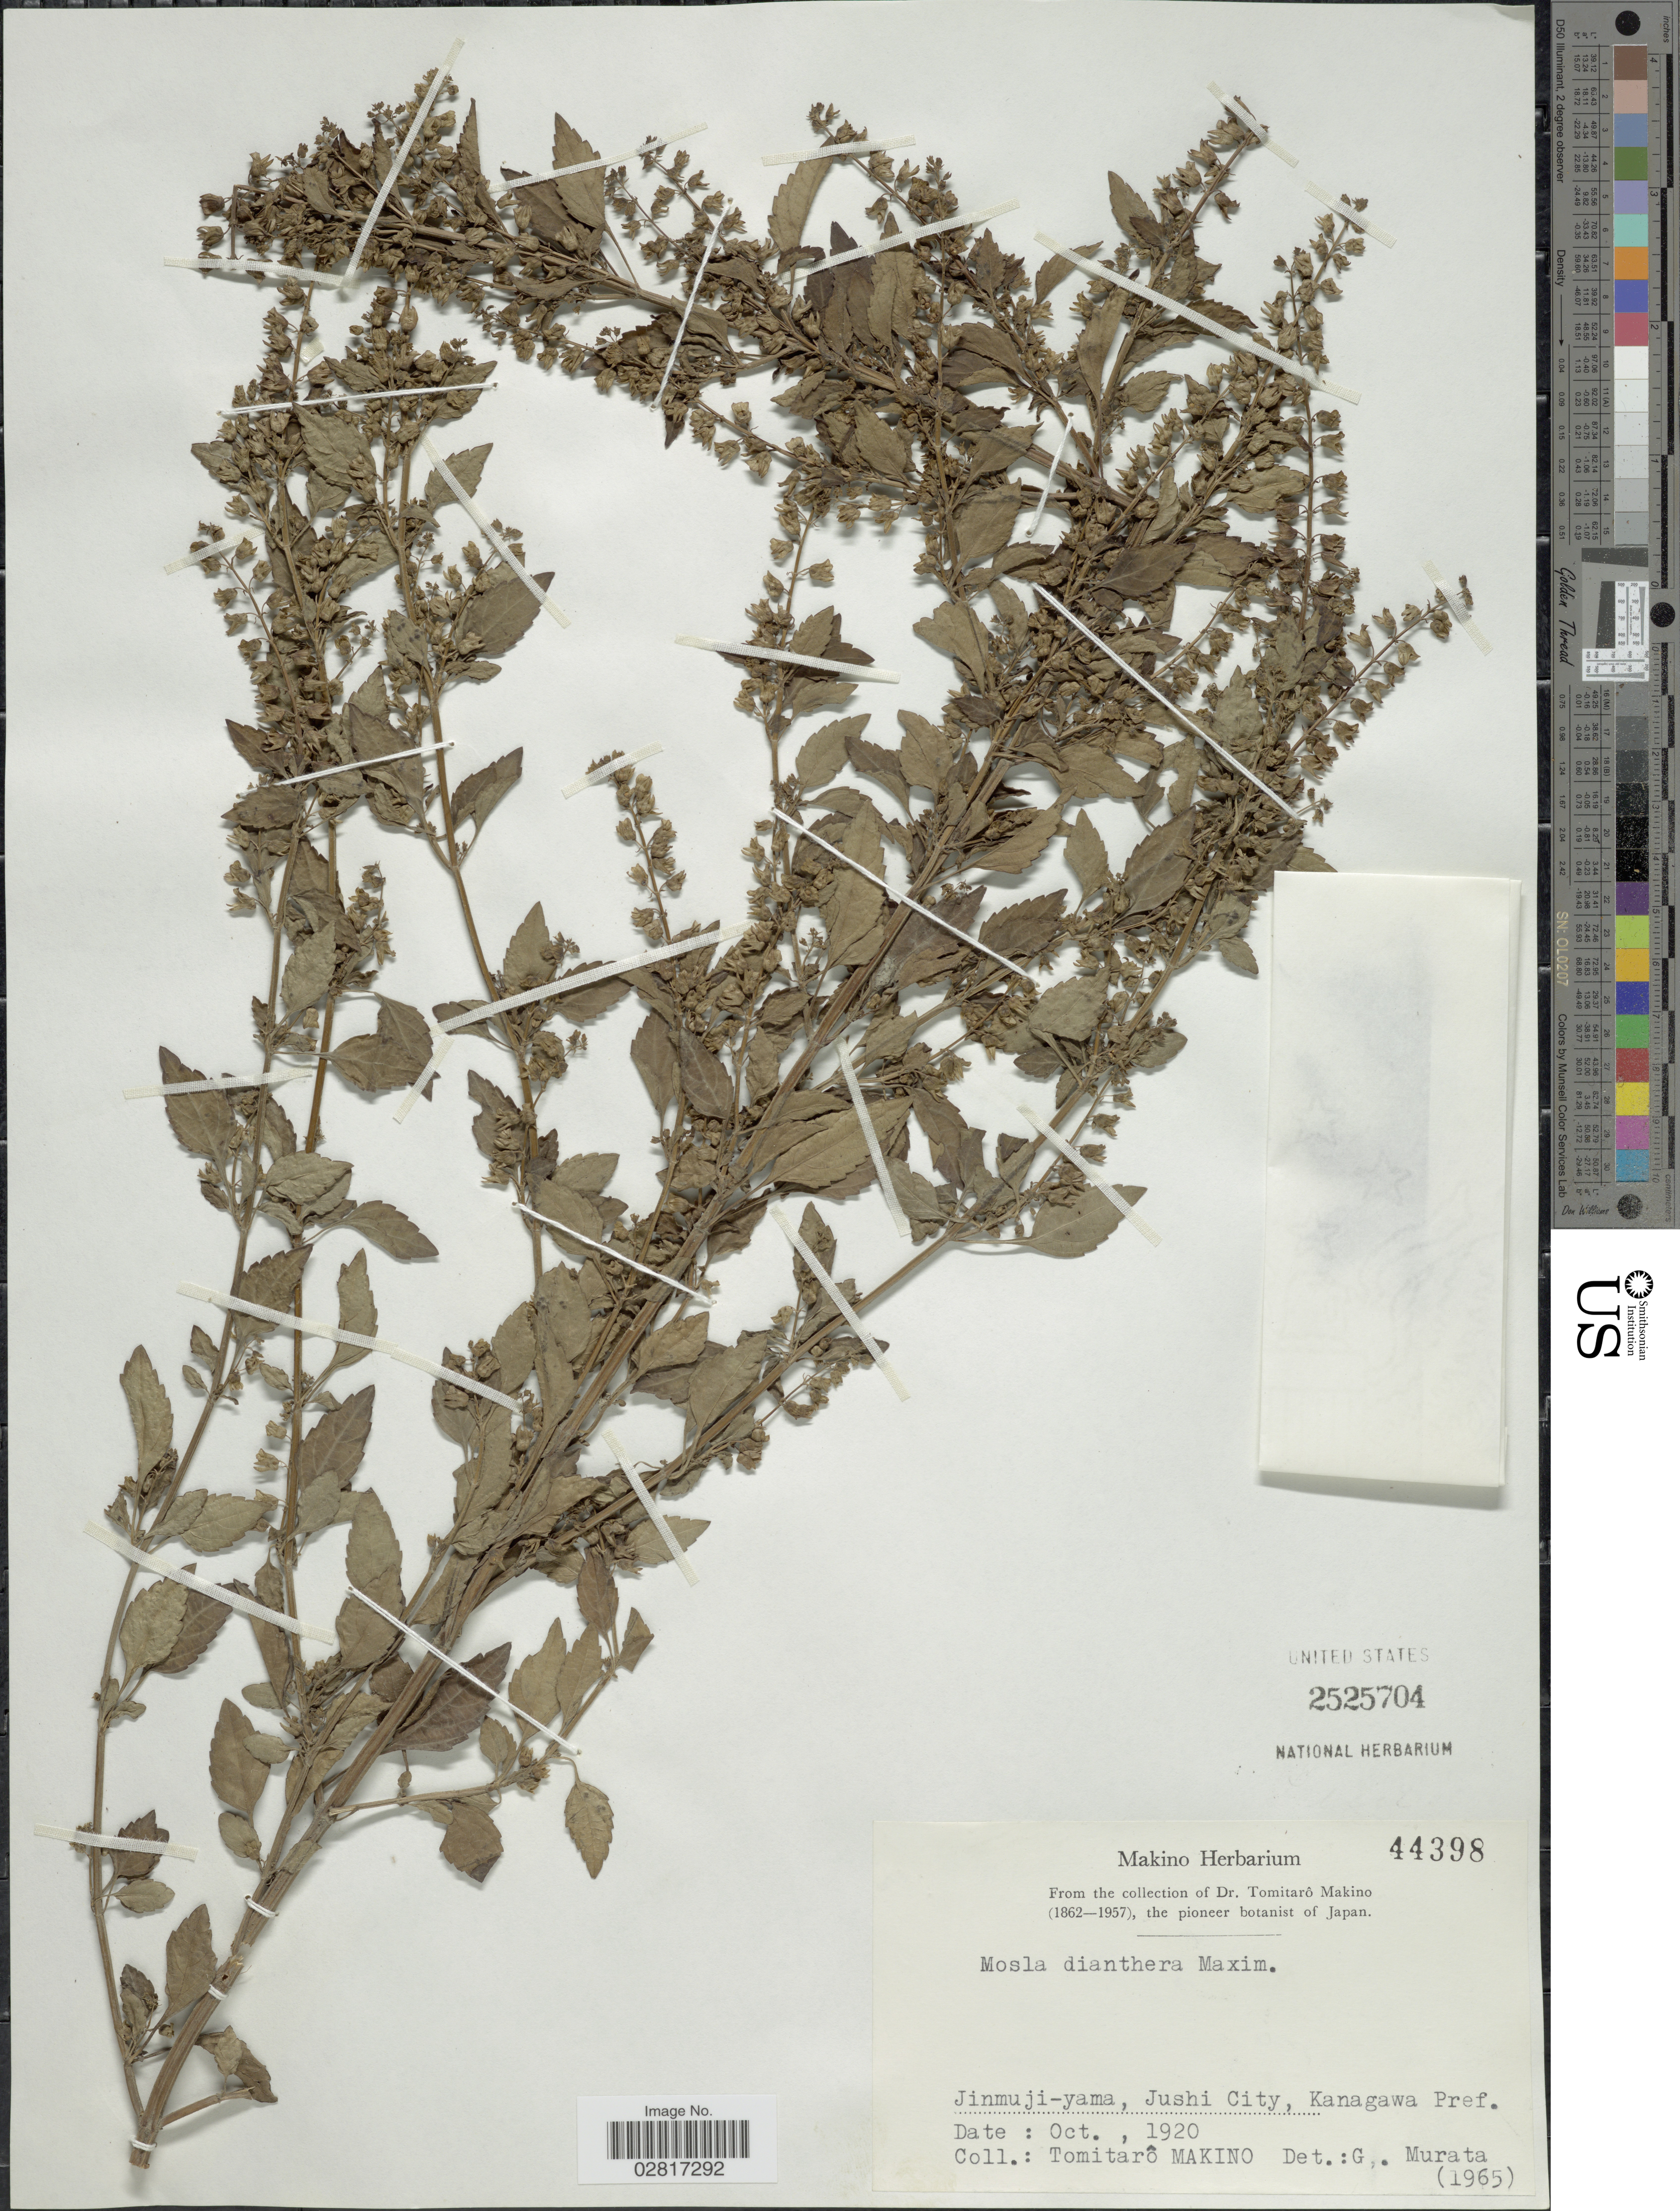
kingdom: Plantae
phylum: Tracheophyta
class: Magnoliopsida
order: Lamiales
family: Lamiaceae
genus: Mosla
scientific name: Mosla dianthera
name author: (Roxb.) Maxim.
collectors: T. Makino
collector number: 44398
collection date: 1920-10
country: Japan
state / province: Kanagawa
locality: Jinmuji-yama, Jushi City, Kanagawa Pref.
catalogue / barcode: US 2525704